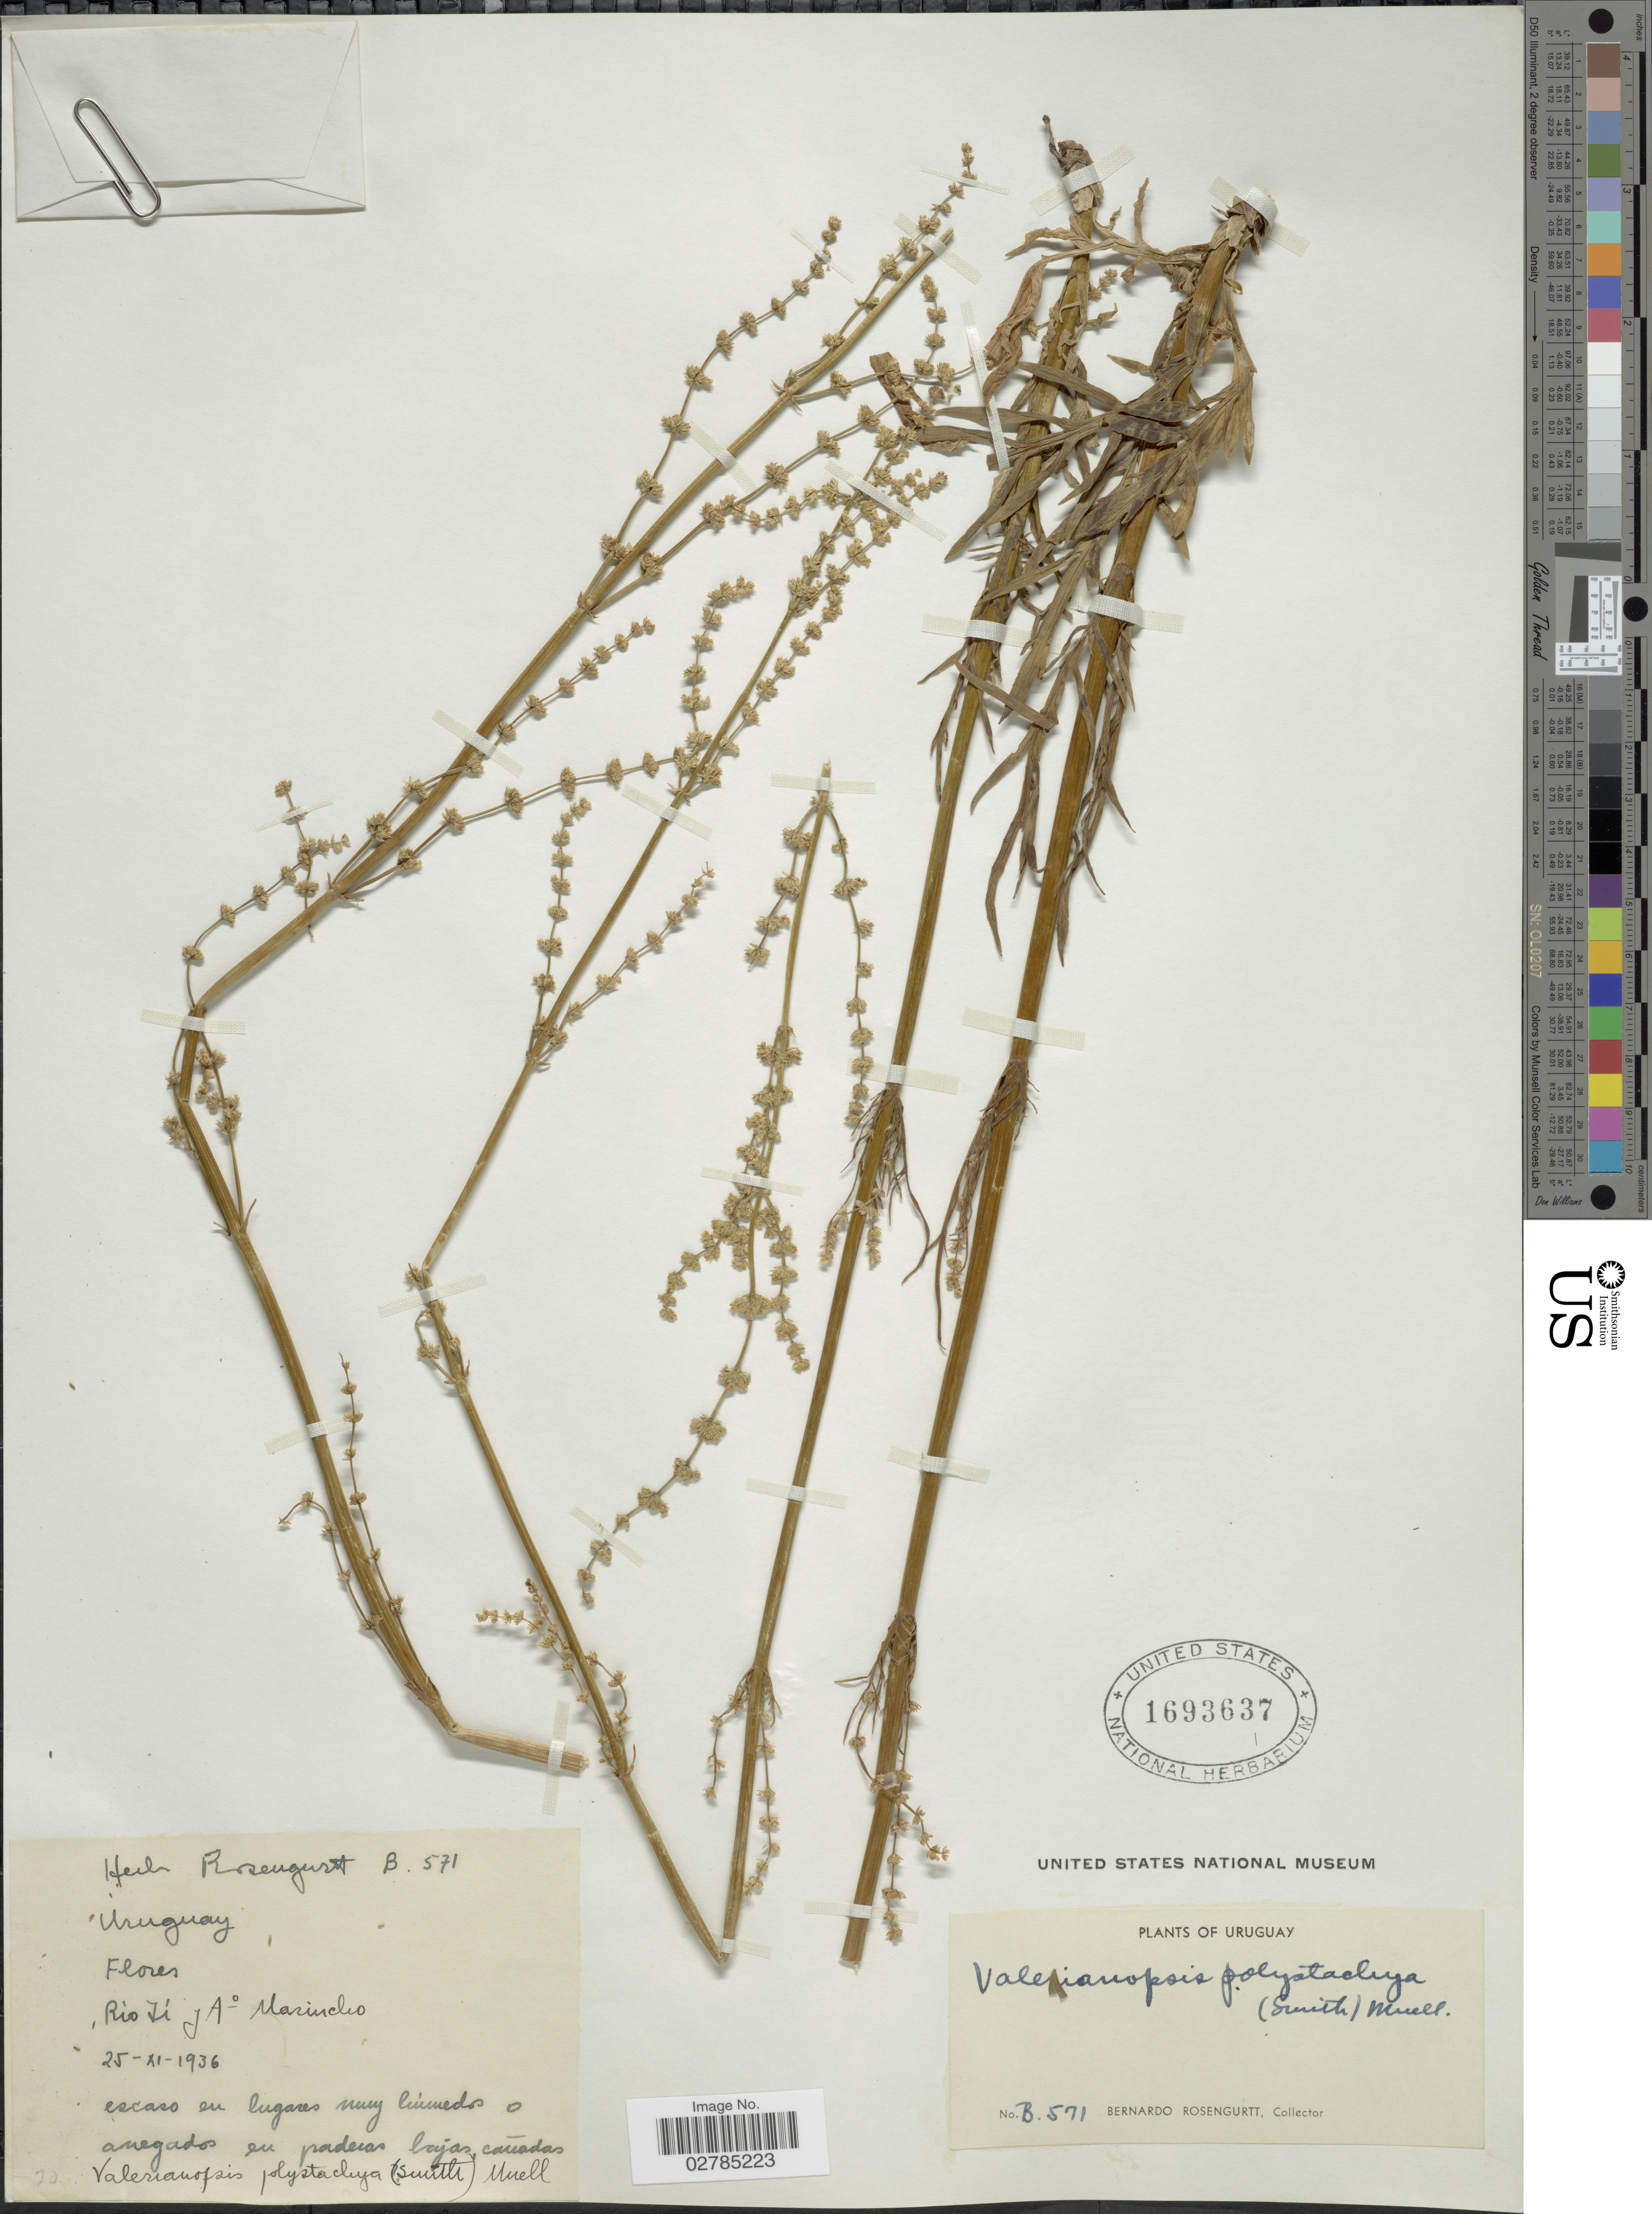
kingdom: Plantae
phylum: Tracheophyta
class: Magnoliopsida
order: Dipsacales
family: Caprifoliaceae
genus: Valeriana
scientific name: Valeriana polystachya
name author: Sm.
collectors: B. Rosengurtt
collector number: B571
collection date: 1936-11-25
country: Uruguay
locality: Rio Yi y Ao Marincho.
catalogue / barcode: US 1693637